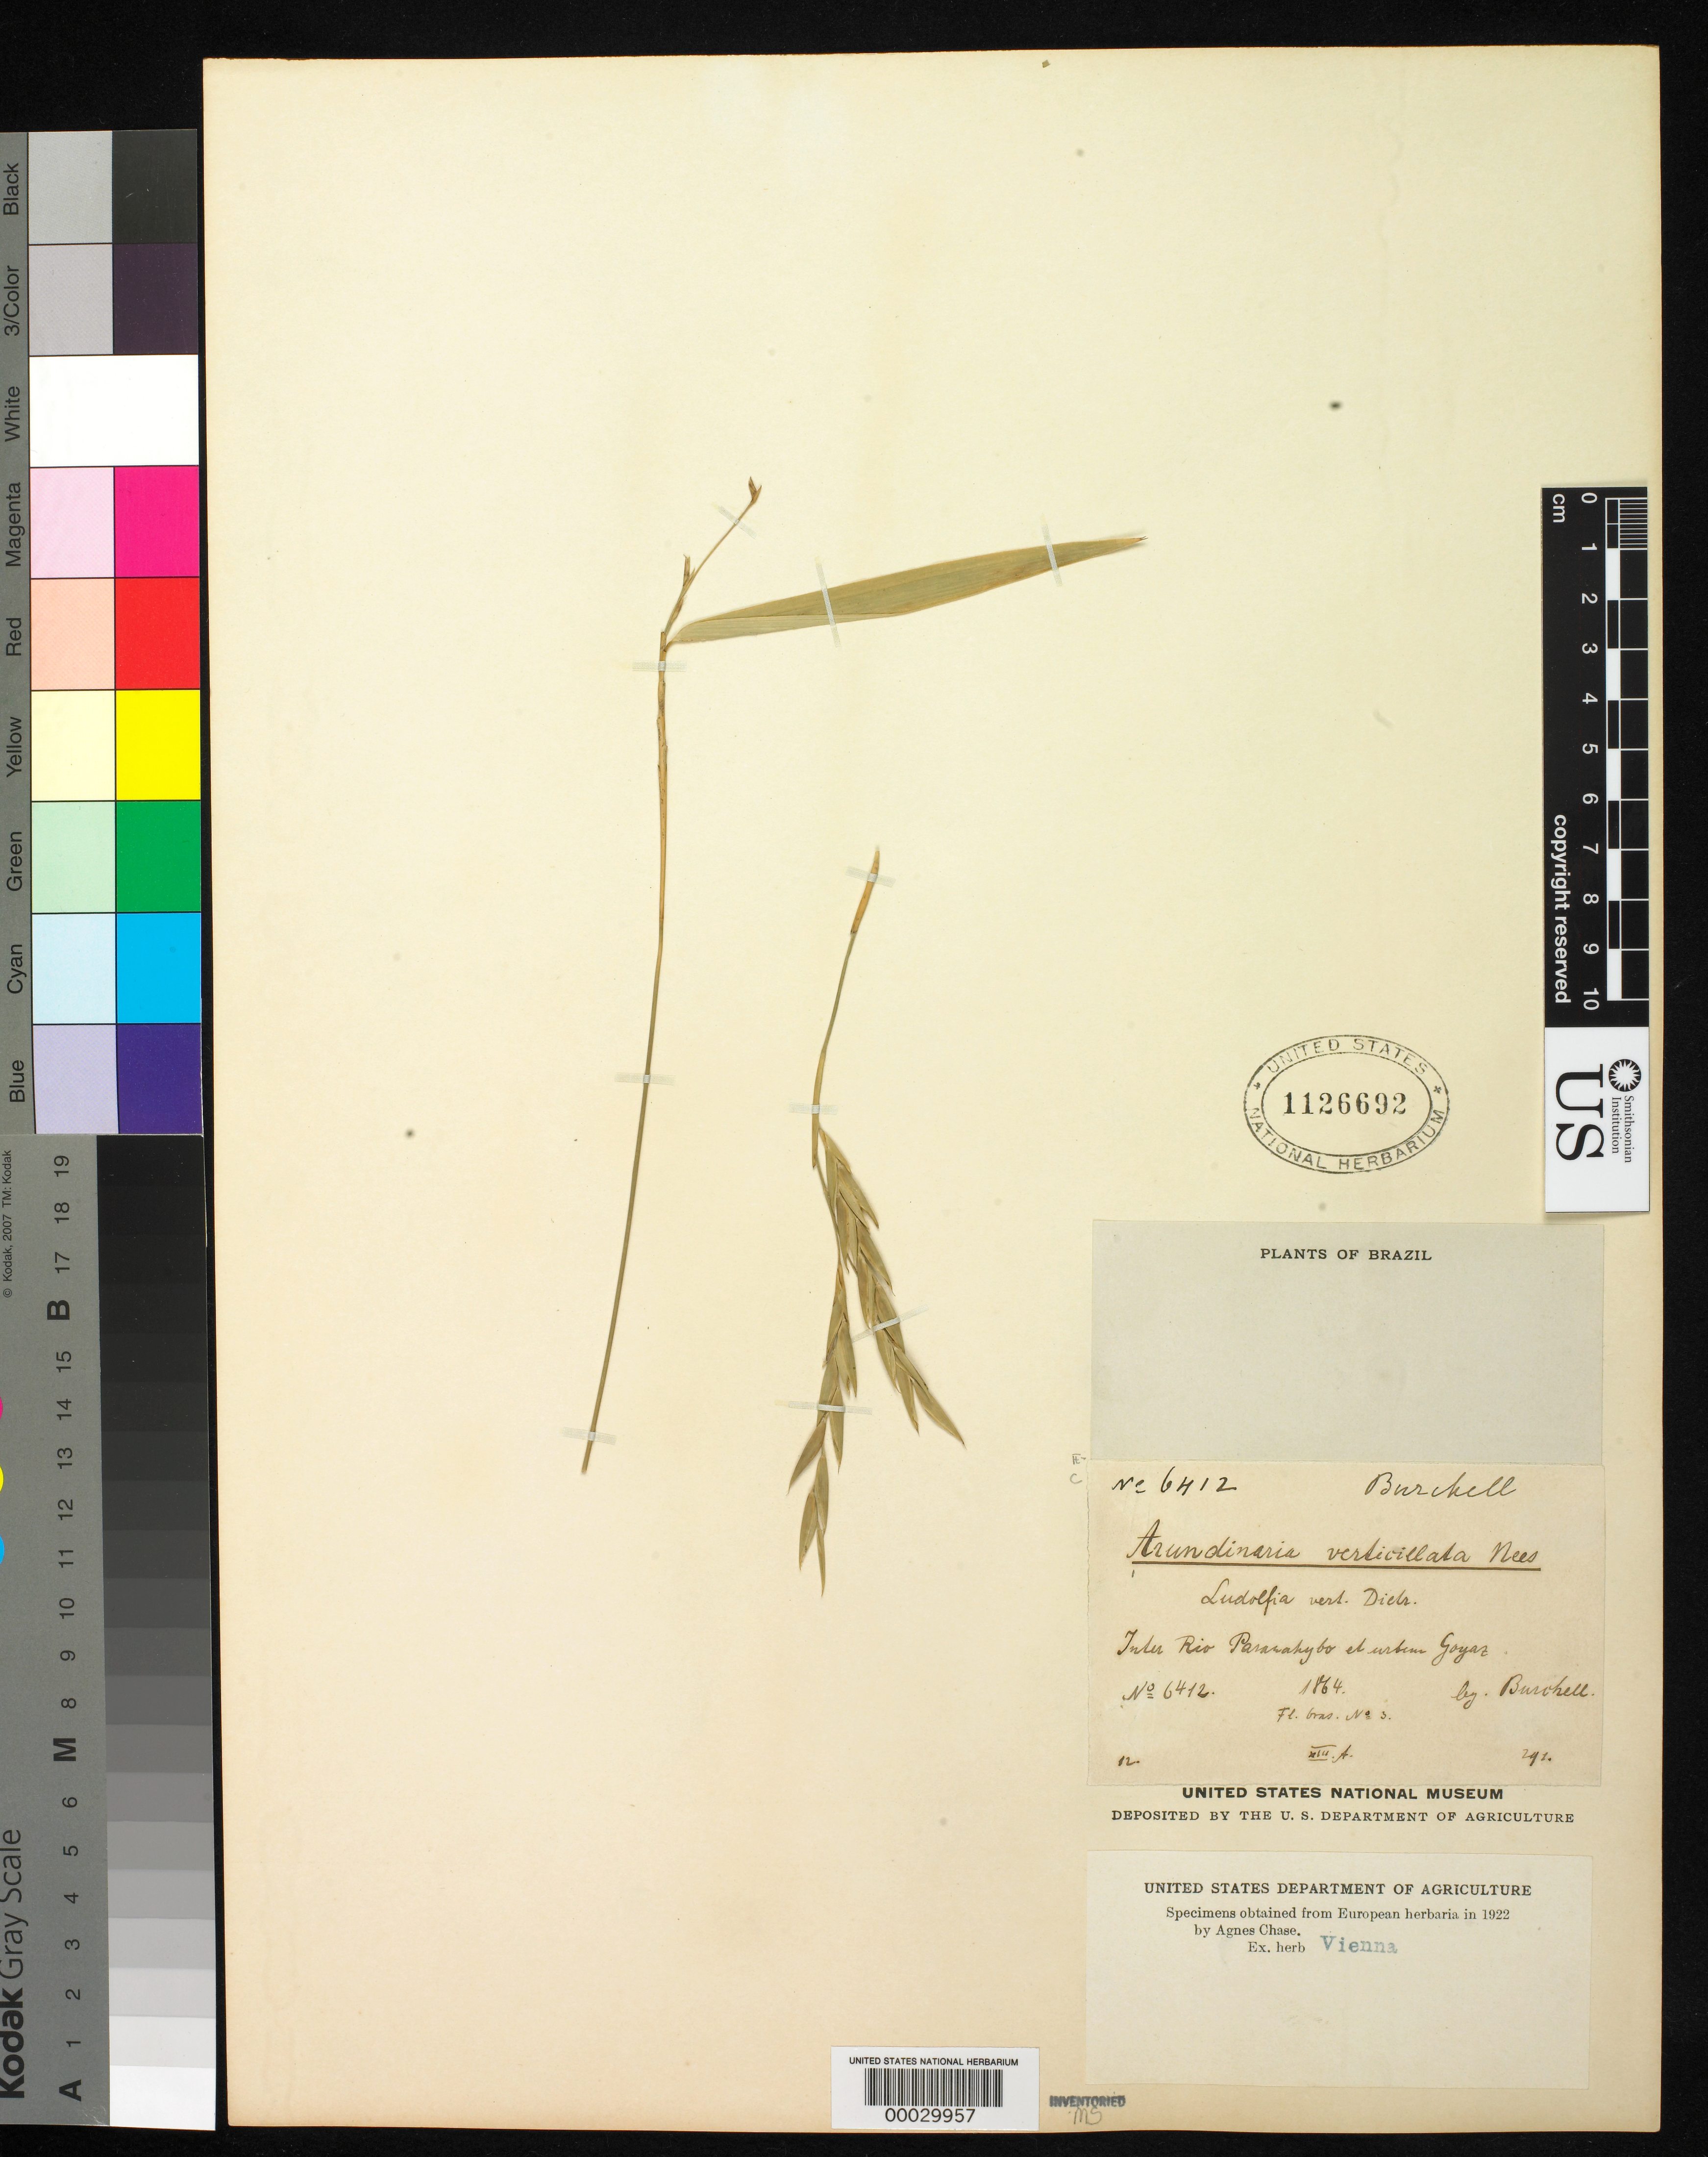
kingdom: Plantae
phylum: Tracheophyta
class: Liliopsida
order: Poales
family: Poaceae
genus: Actinocladum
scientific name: Actinocladum verticillatum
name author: (Nees) McClure ex Soderstr.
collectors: W. J. Burchell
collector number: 6412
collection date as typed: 1864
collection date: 1864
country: Brazil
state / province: Goiás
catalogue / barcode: US 1126692